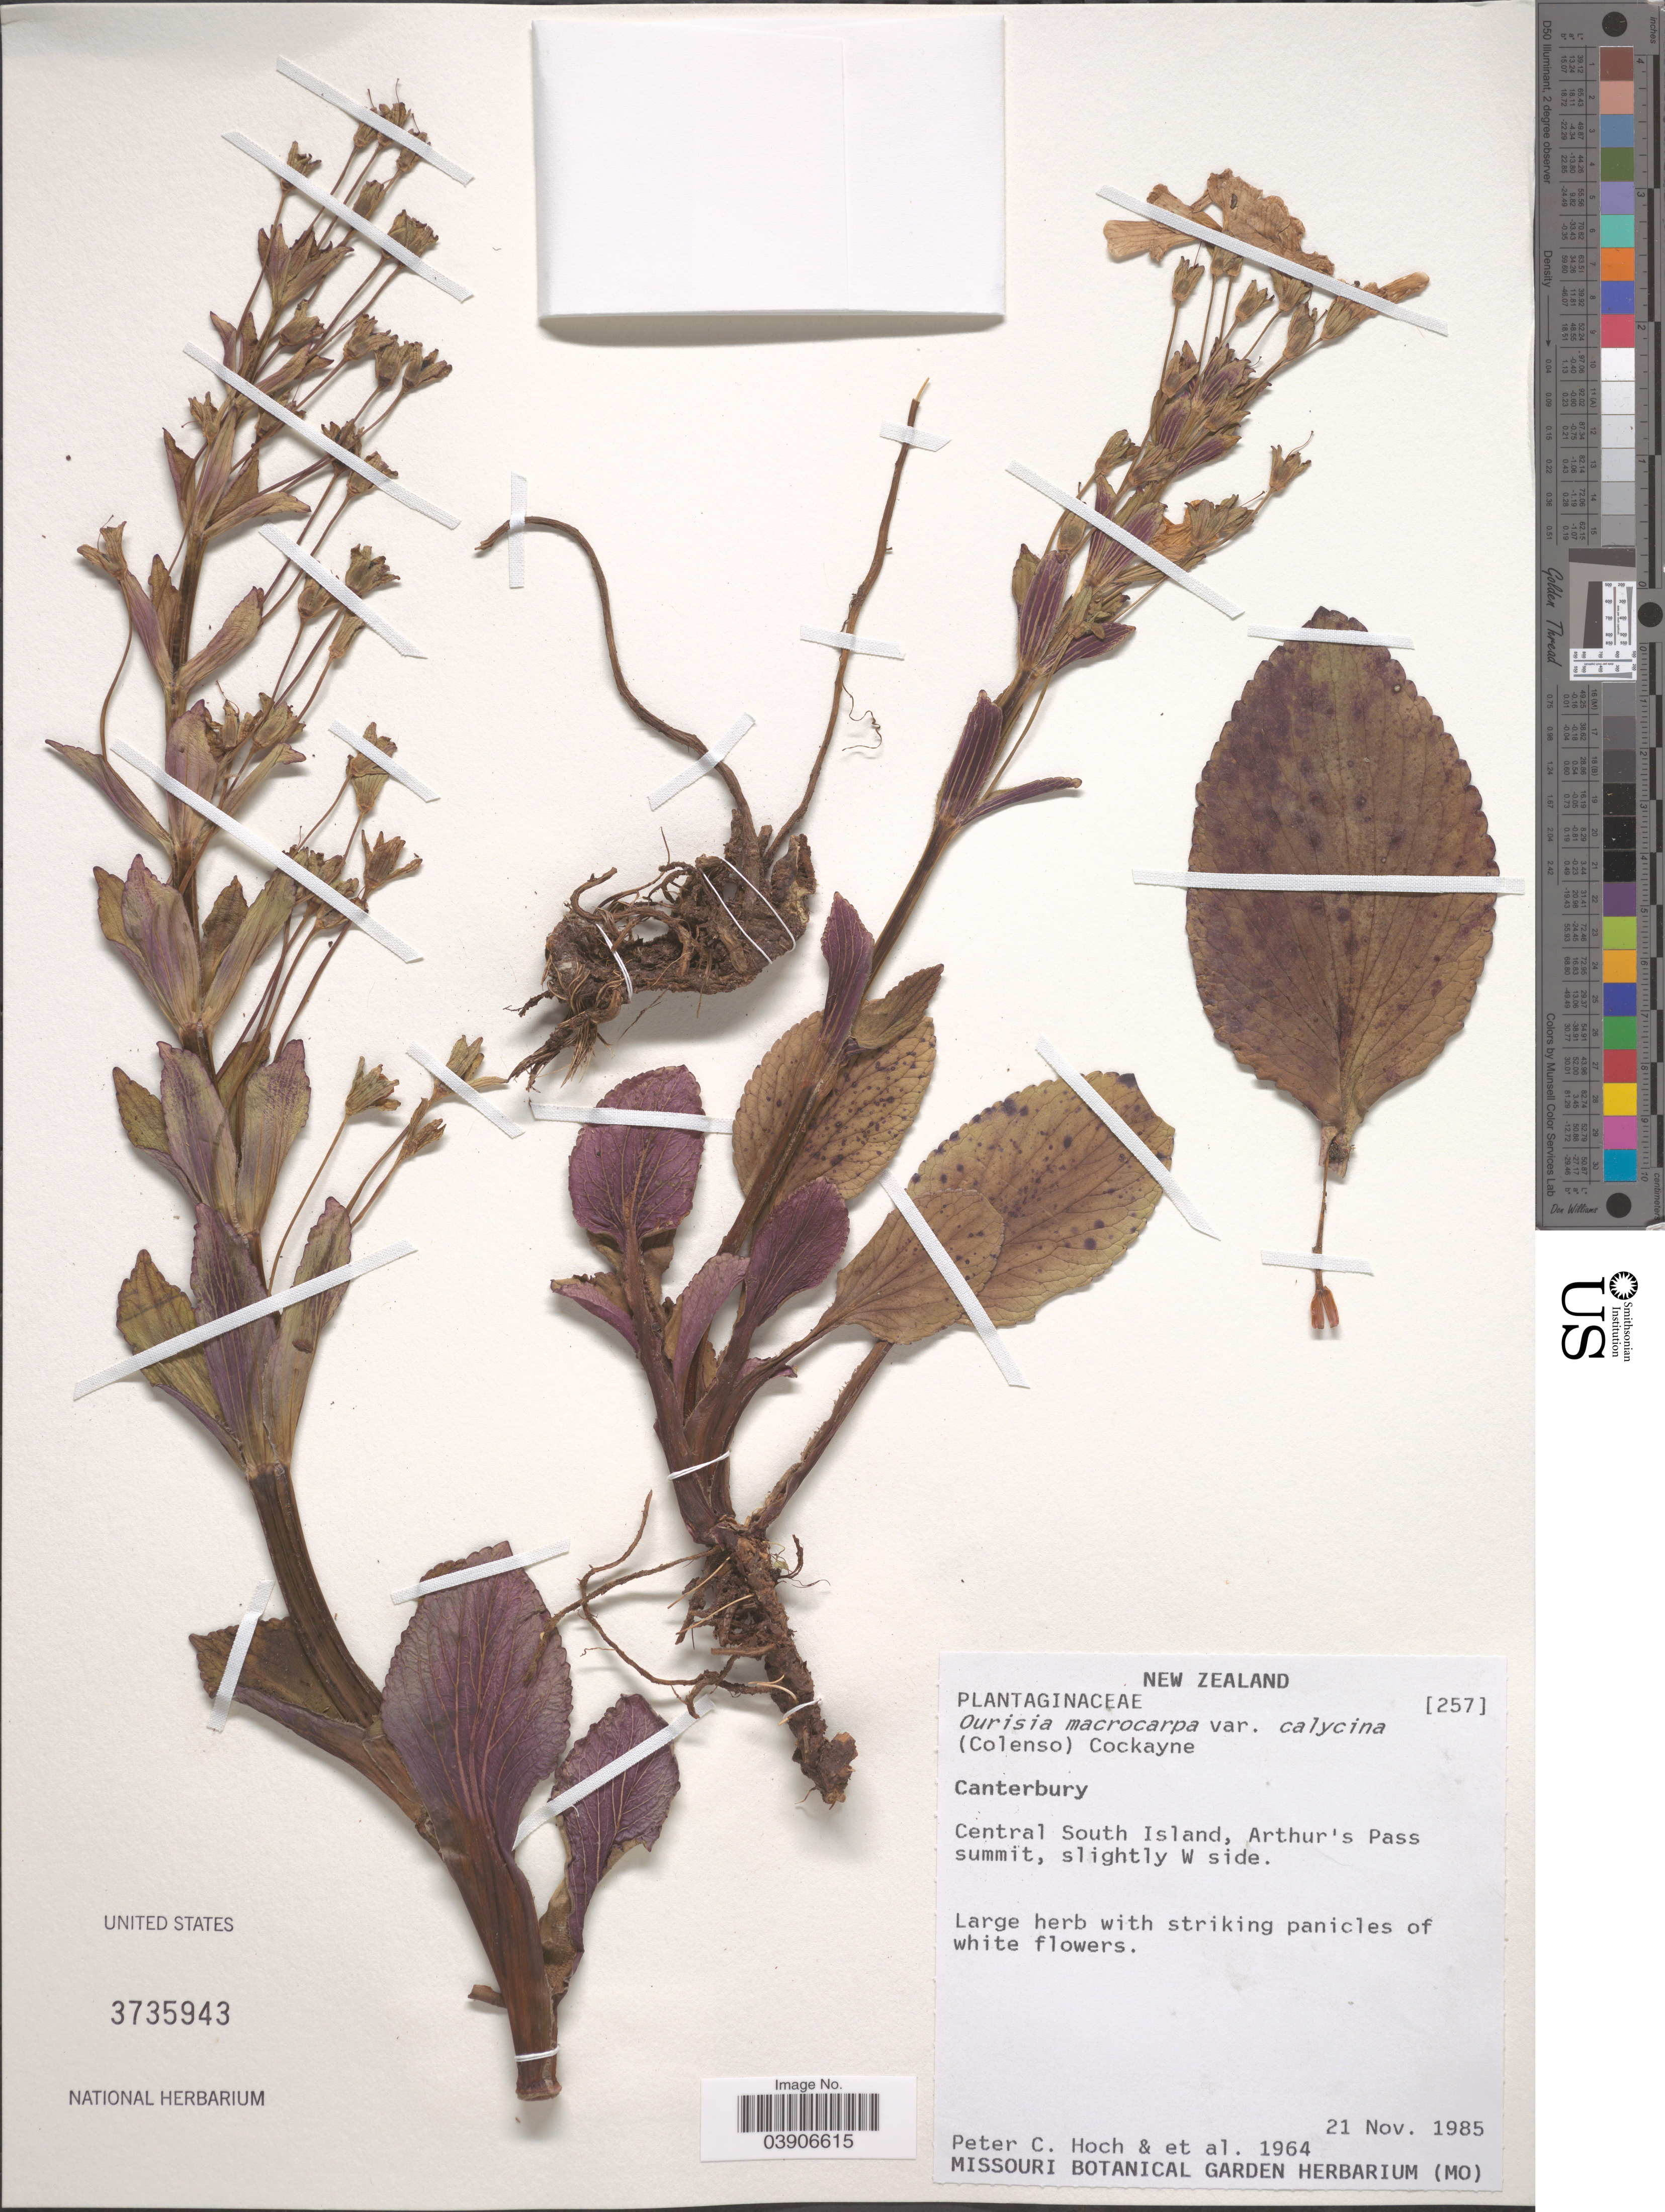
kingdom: Plantae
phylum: Tracheophyta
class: Magnoliopsida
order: Lamiales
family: Plantaginaceae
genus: Ourisia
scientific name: Ourisia macrocarpa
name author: Hook. f.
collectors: P. C. Hoch & et al.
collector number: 1964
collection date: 1985-11-21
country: New Zealand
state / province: Canterbury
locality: Central South Island, Arthur's Pass summit, slightly W side.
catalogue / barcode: US 3735943